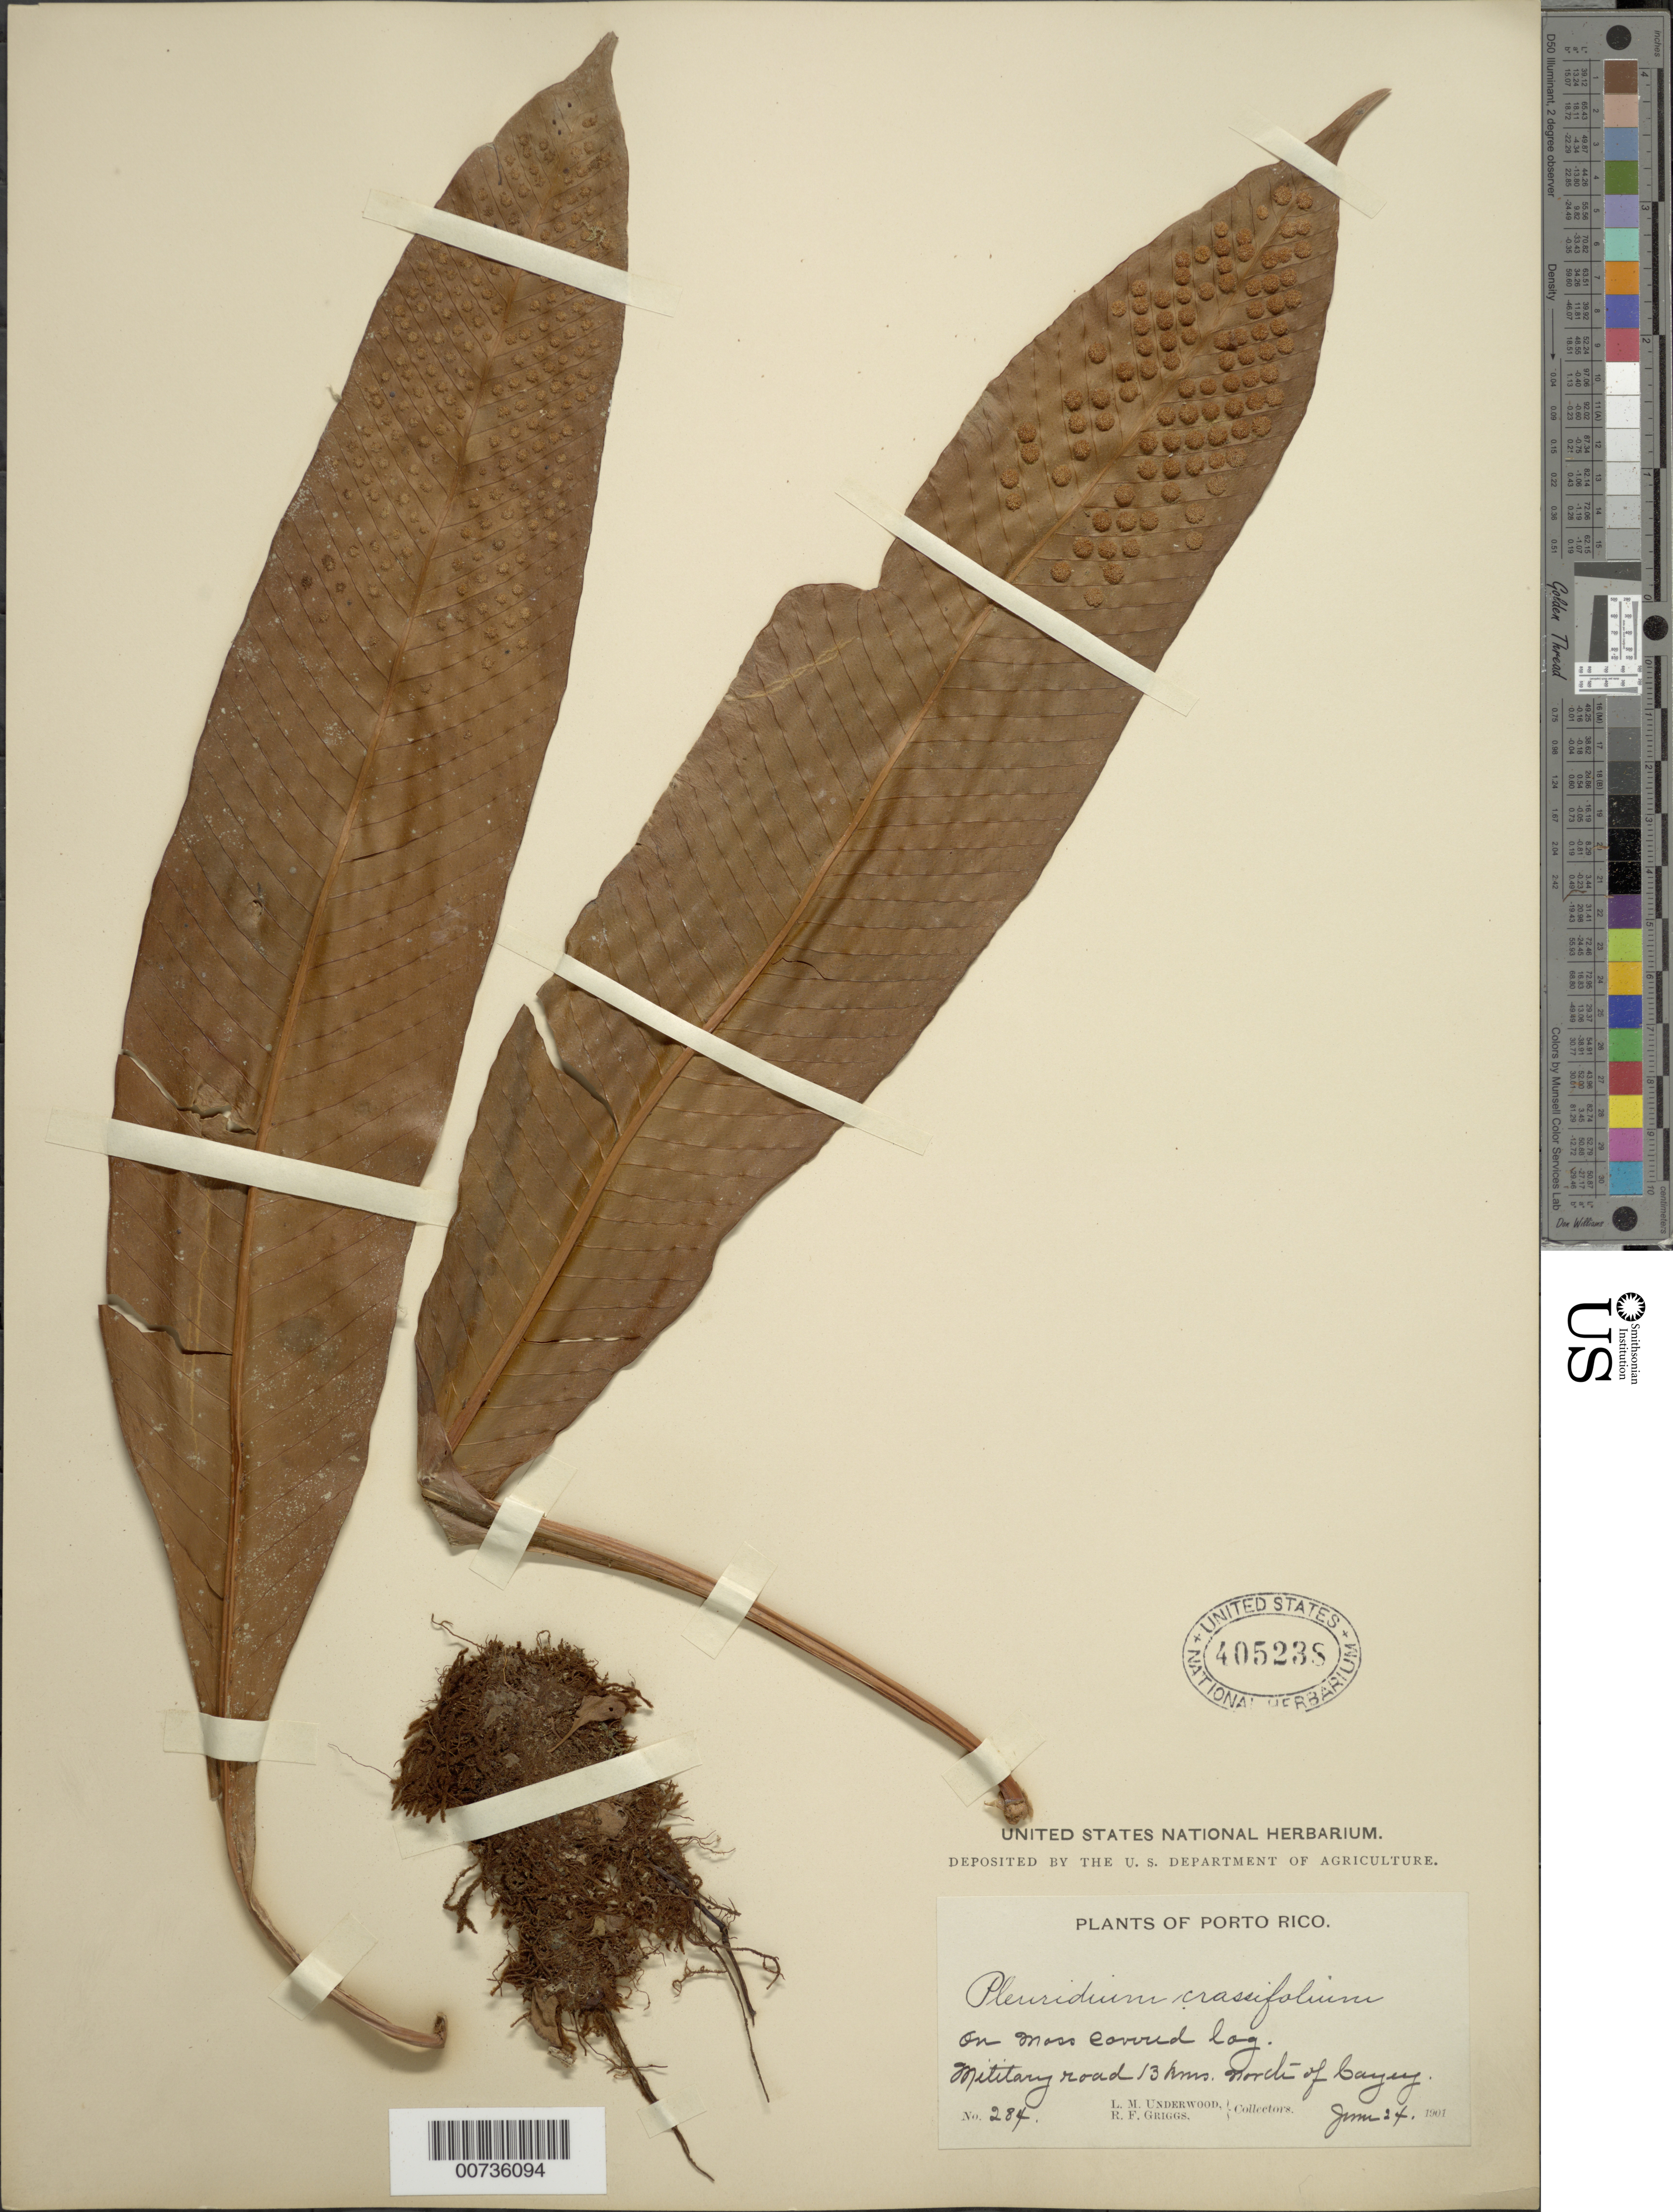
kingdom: Plantae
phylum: Tracheophyta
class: Polypodiopsida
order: Polypodiales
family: Polypodiaceae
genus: Niphidium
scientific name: Niphidium crassifolium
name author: (L.) Lellinger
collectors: L. M. Underwood & R. F. Griggs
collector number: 284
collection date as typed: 24 Jun 1901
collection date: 1901-06-24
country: Puerto Rico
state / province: Cayey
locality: Military Road 13 kms.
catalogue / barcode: US 405238